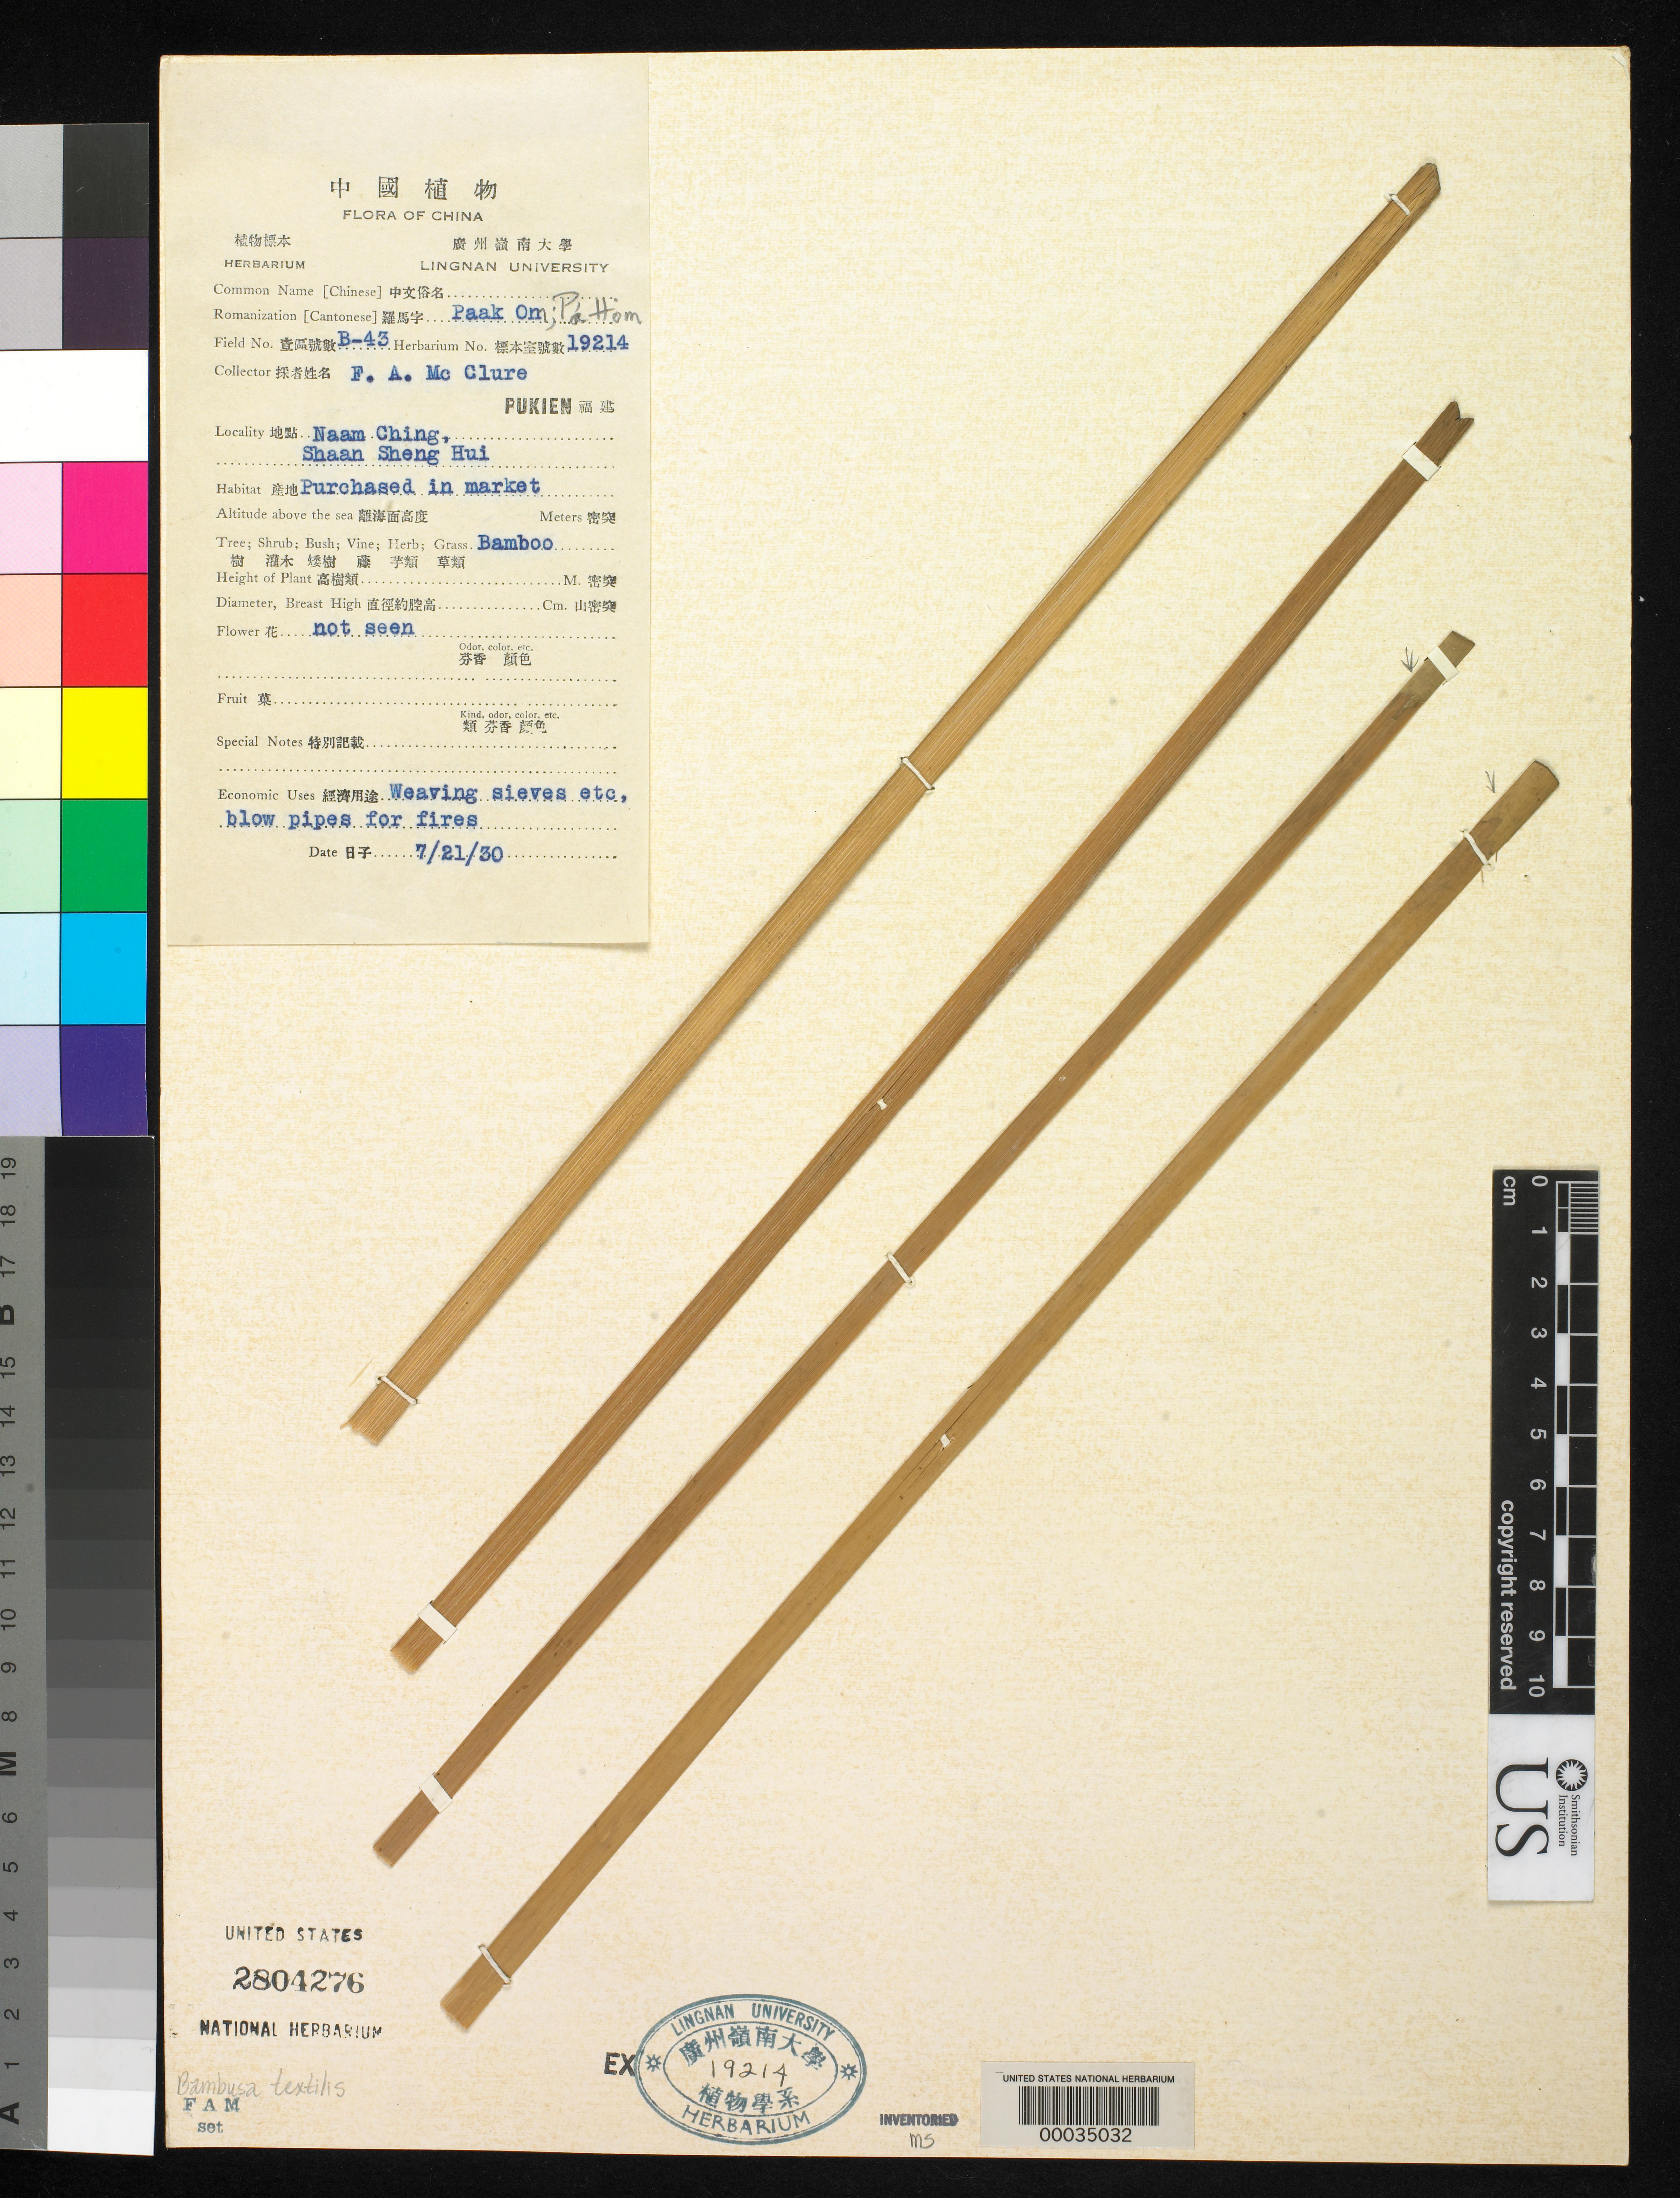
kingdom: Plantae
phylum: Tracheophyta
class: Liliopsida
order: Poales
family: Poaceae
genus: Bambusa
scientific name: Bambusa textilis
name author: McClure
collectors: F. A. McClure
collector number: B-43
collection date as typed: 21 Jul 1930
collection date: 1930-07-21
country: China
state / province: Fujian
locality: Naam ching, shaan sheng hui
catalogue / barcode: US 2804276